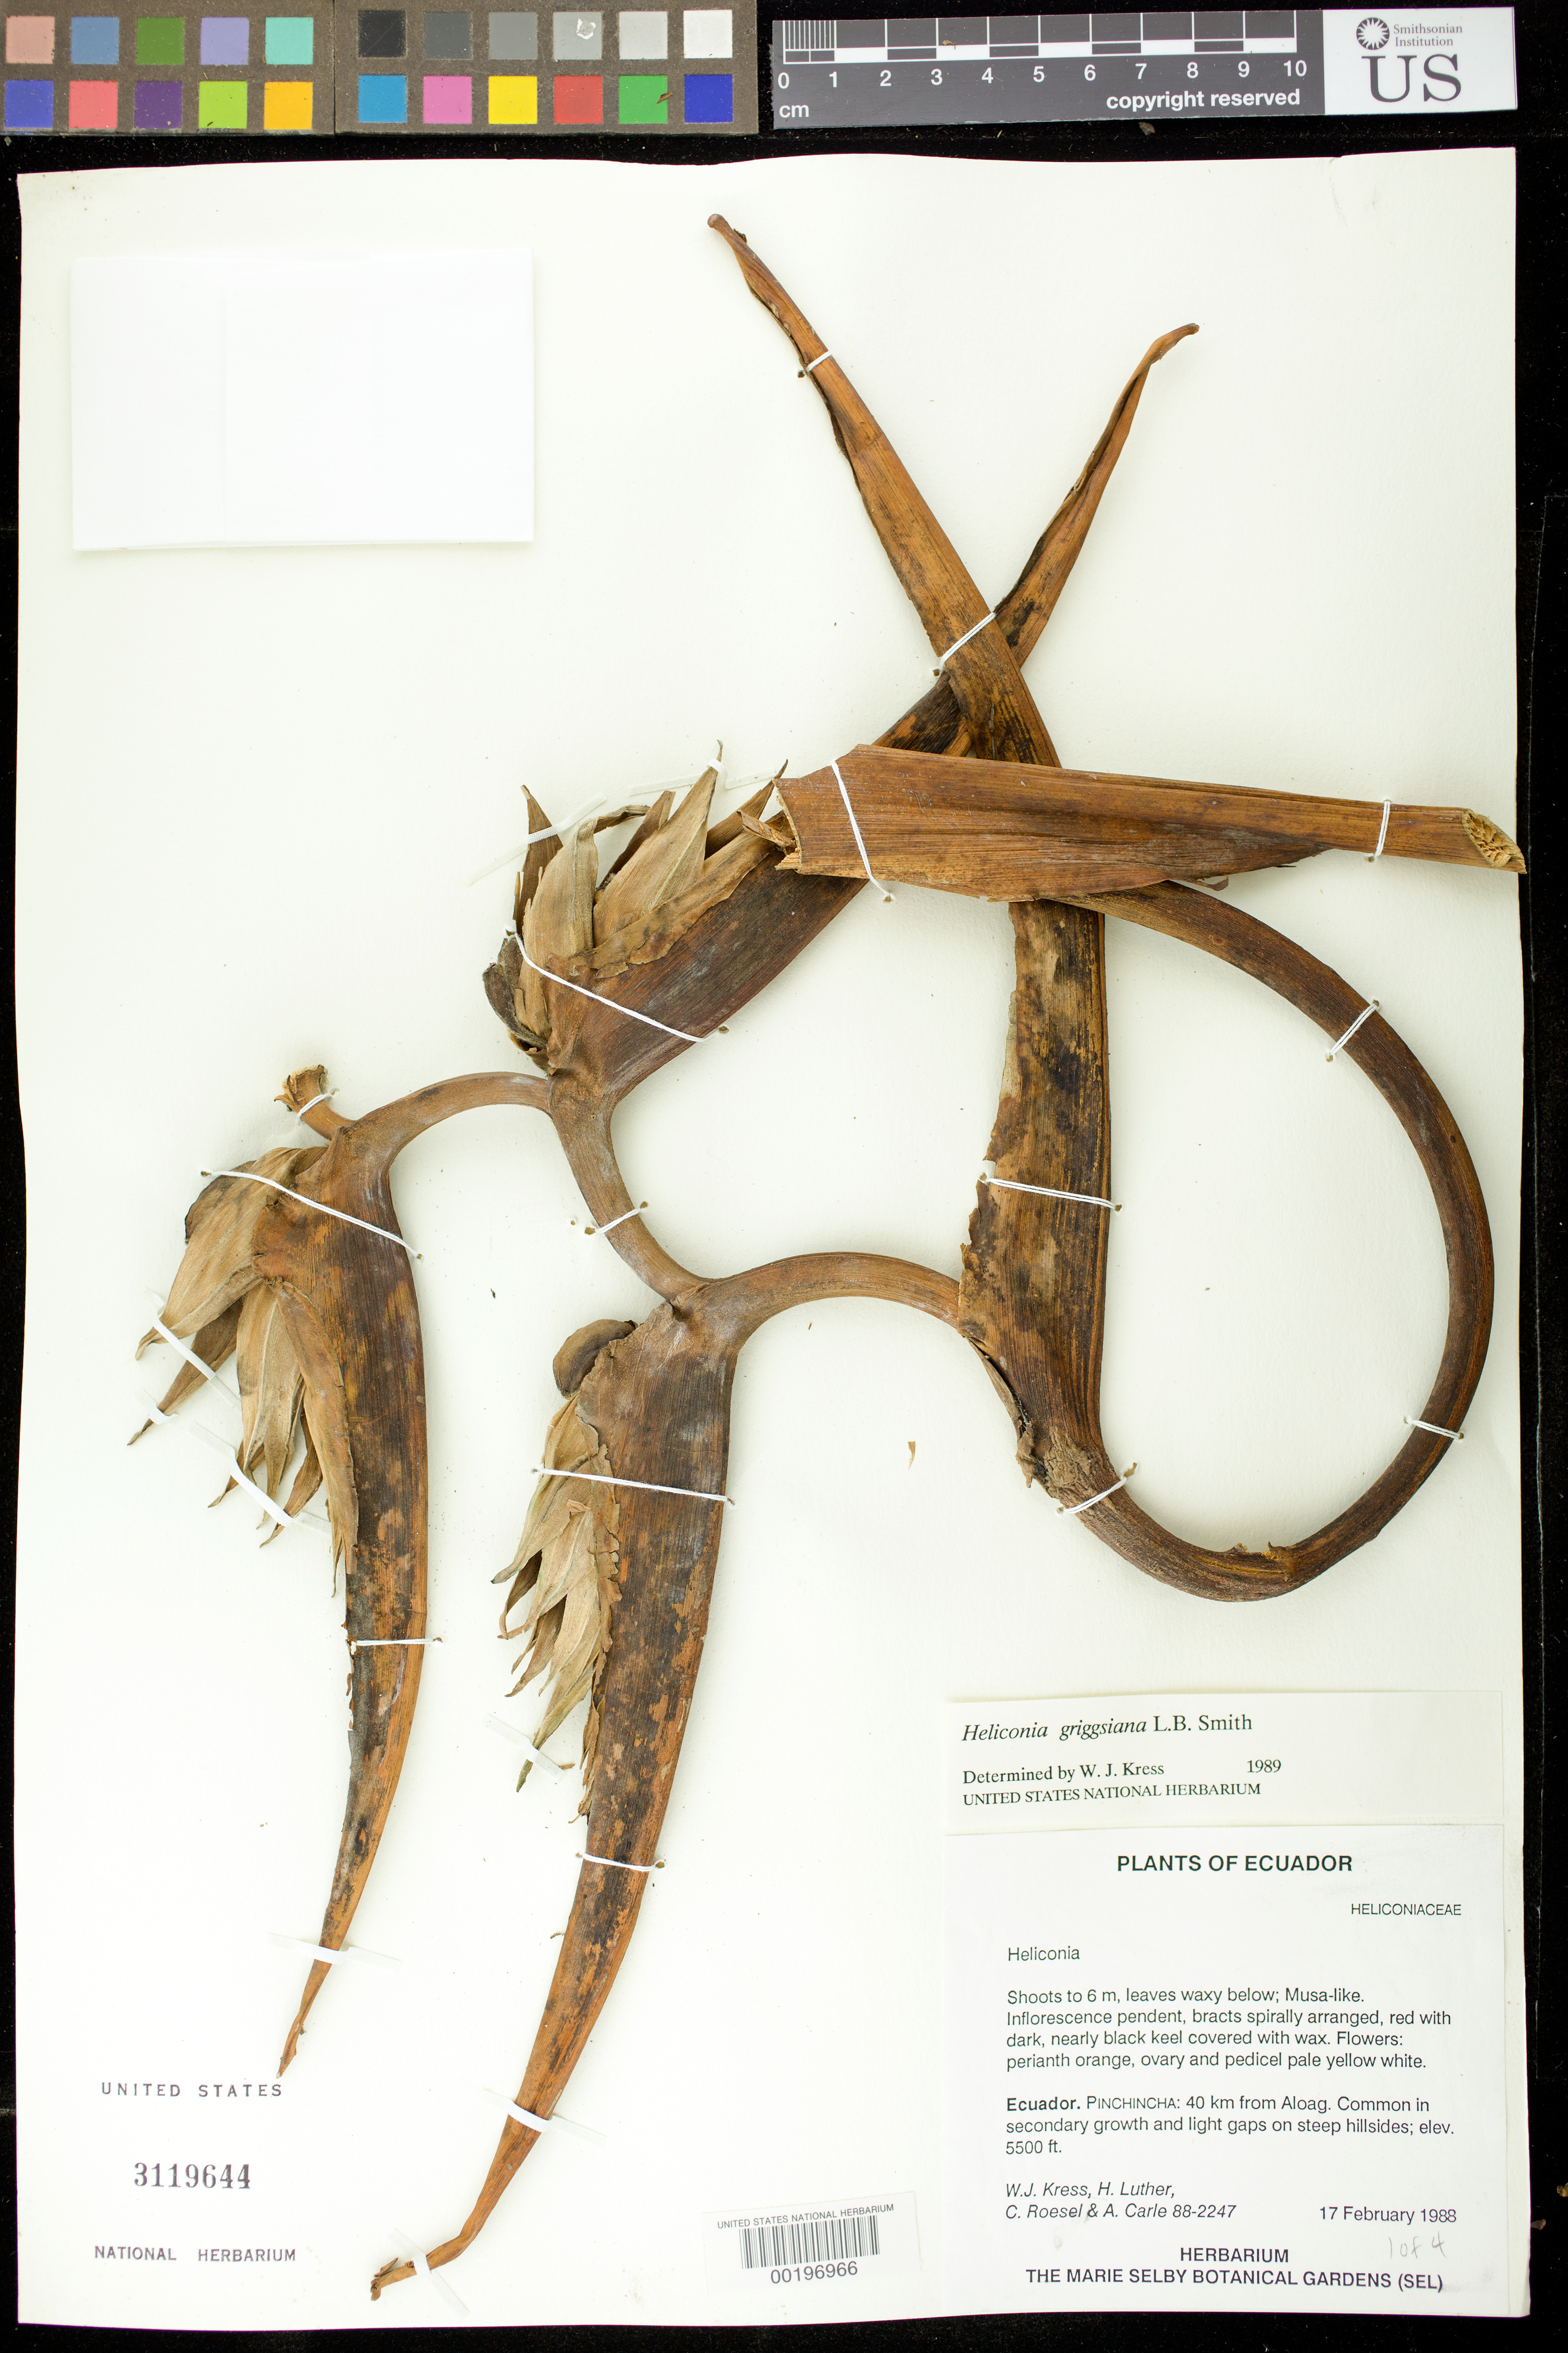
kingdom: Plantae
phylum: Tracheophyta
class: Liliopsida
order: Zingiberales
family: Heliconiaceae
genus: Heliconia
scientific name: Heliconia griggsiana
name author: L.B. Sm.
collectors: W. J. Kress, Harry E. Luther, C. S. Roesel & A. Carle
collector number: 88-2247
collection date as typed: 17 Feb 1988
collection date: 1988-02-17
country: Ecuador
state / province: Pichincha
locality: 40 km from aloag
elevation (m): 1676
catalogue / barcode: US 3119644